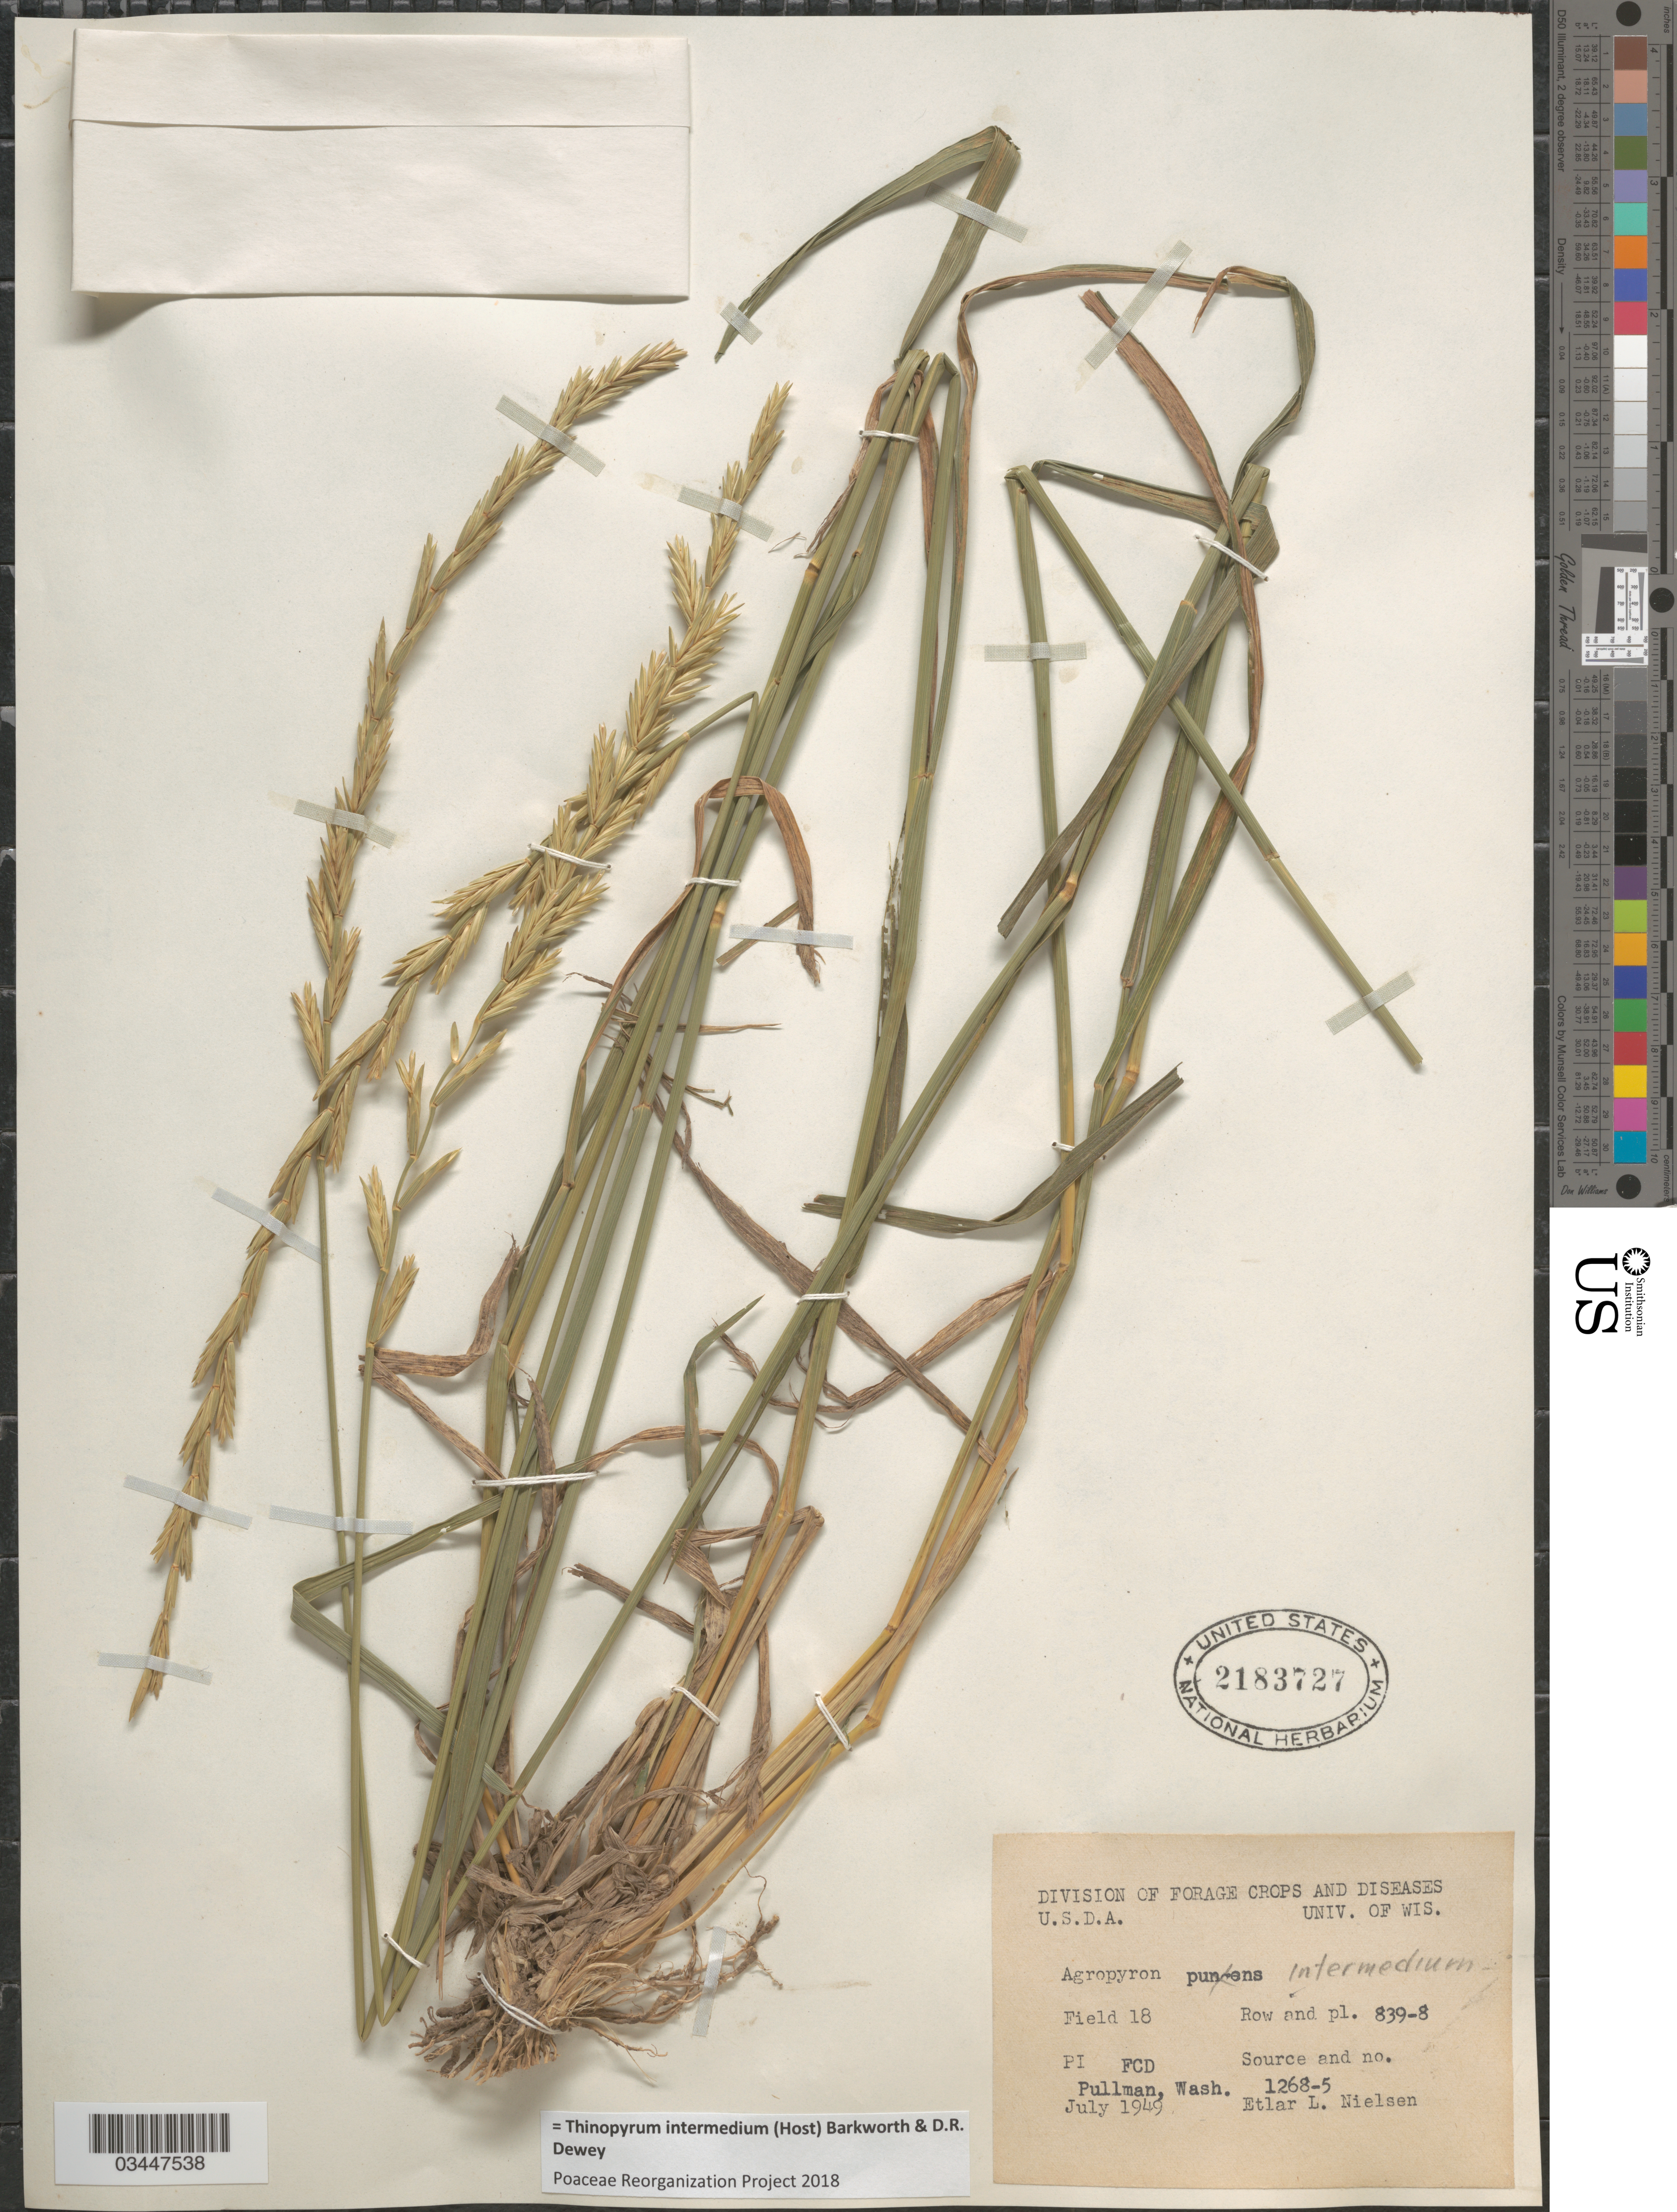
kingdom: Plantae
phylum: Tracheophyta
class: Liliopsida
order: Poales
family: Poaceae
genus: Thinopyrum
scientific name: Thinopyrum intermedium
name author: (Host) Barkworth & Dewey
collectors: E. L. Nielsen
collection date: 1949-07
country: United States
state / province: Washington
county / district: Whitman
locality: Field 18. Row and pl. 839-8. FCD Pullman.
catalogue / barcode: US 2183727